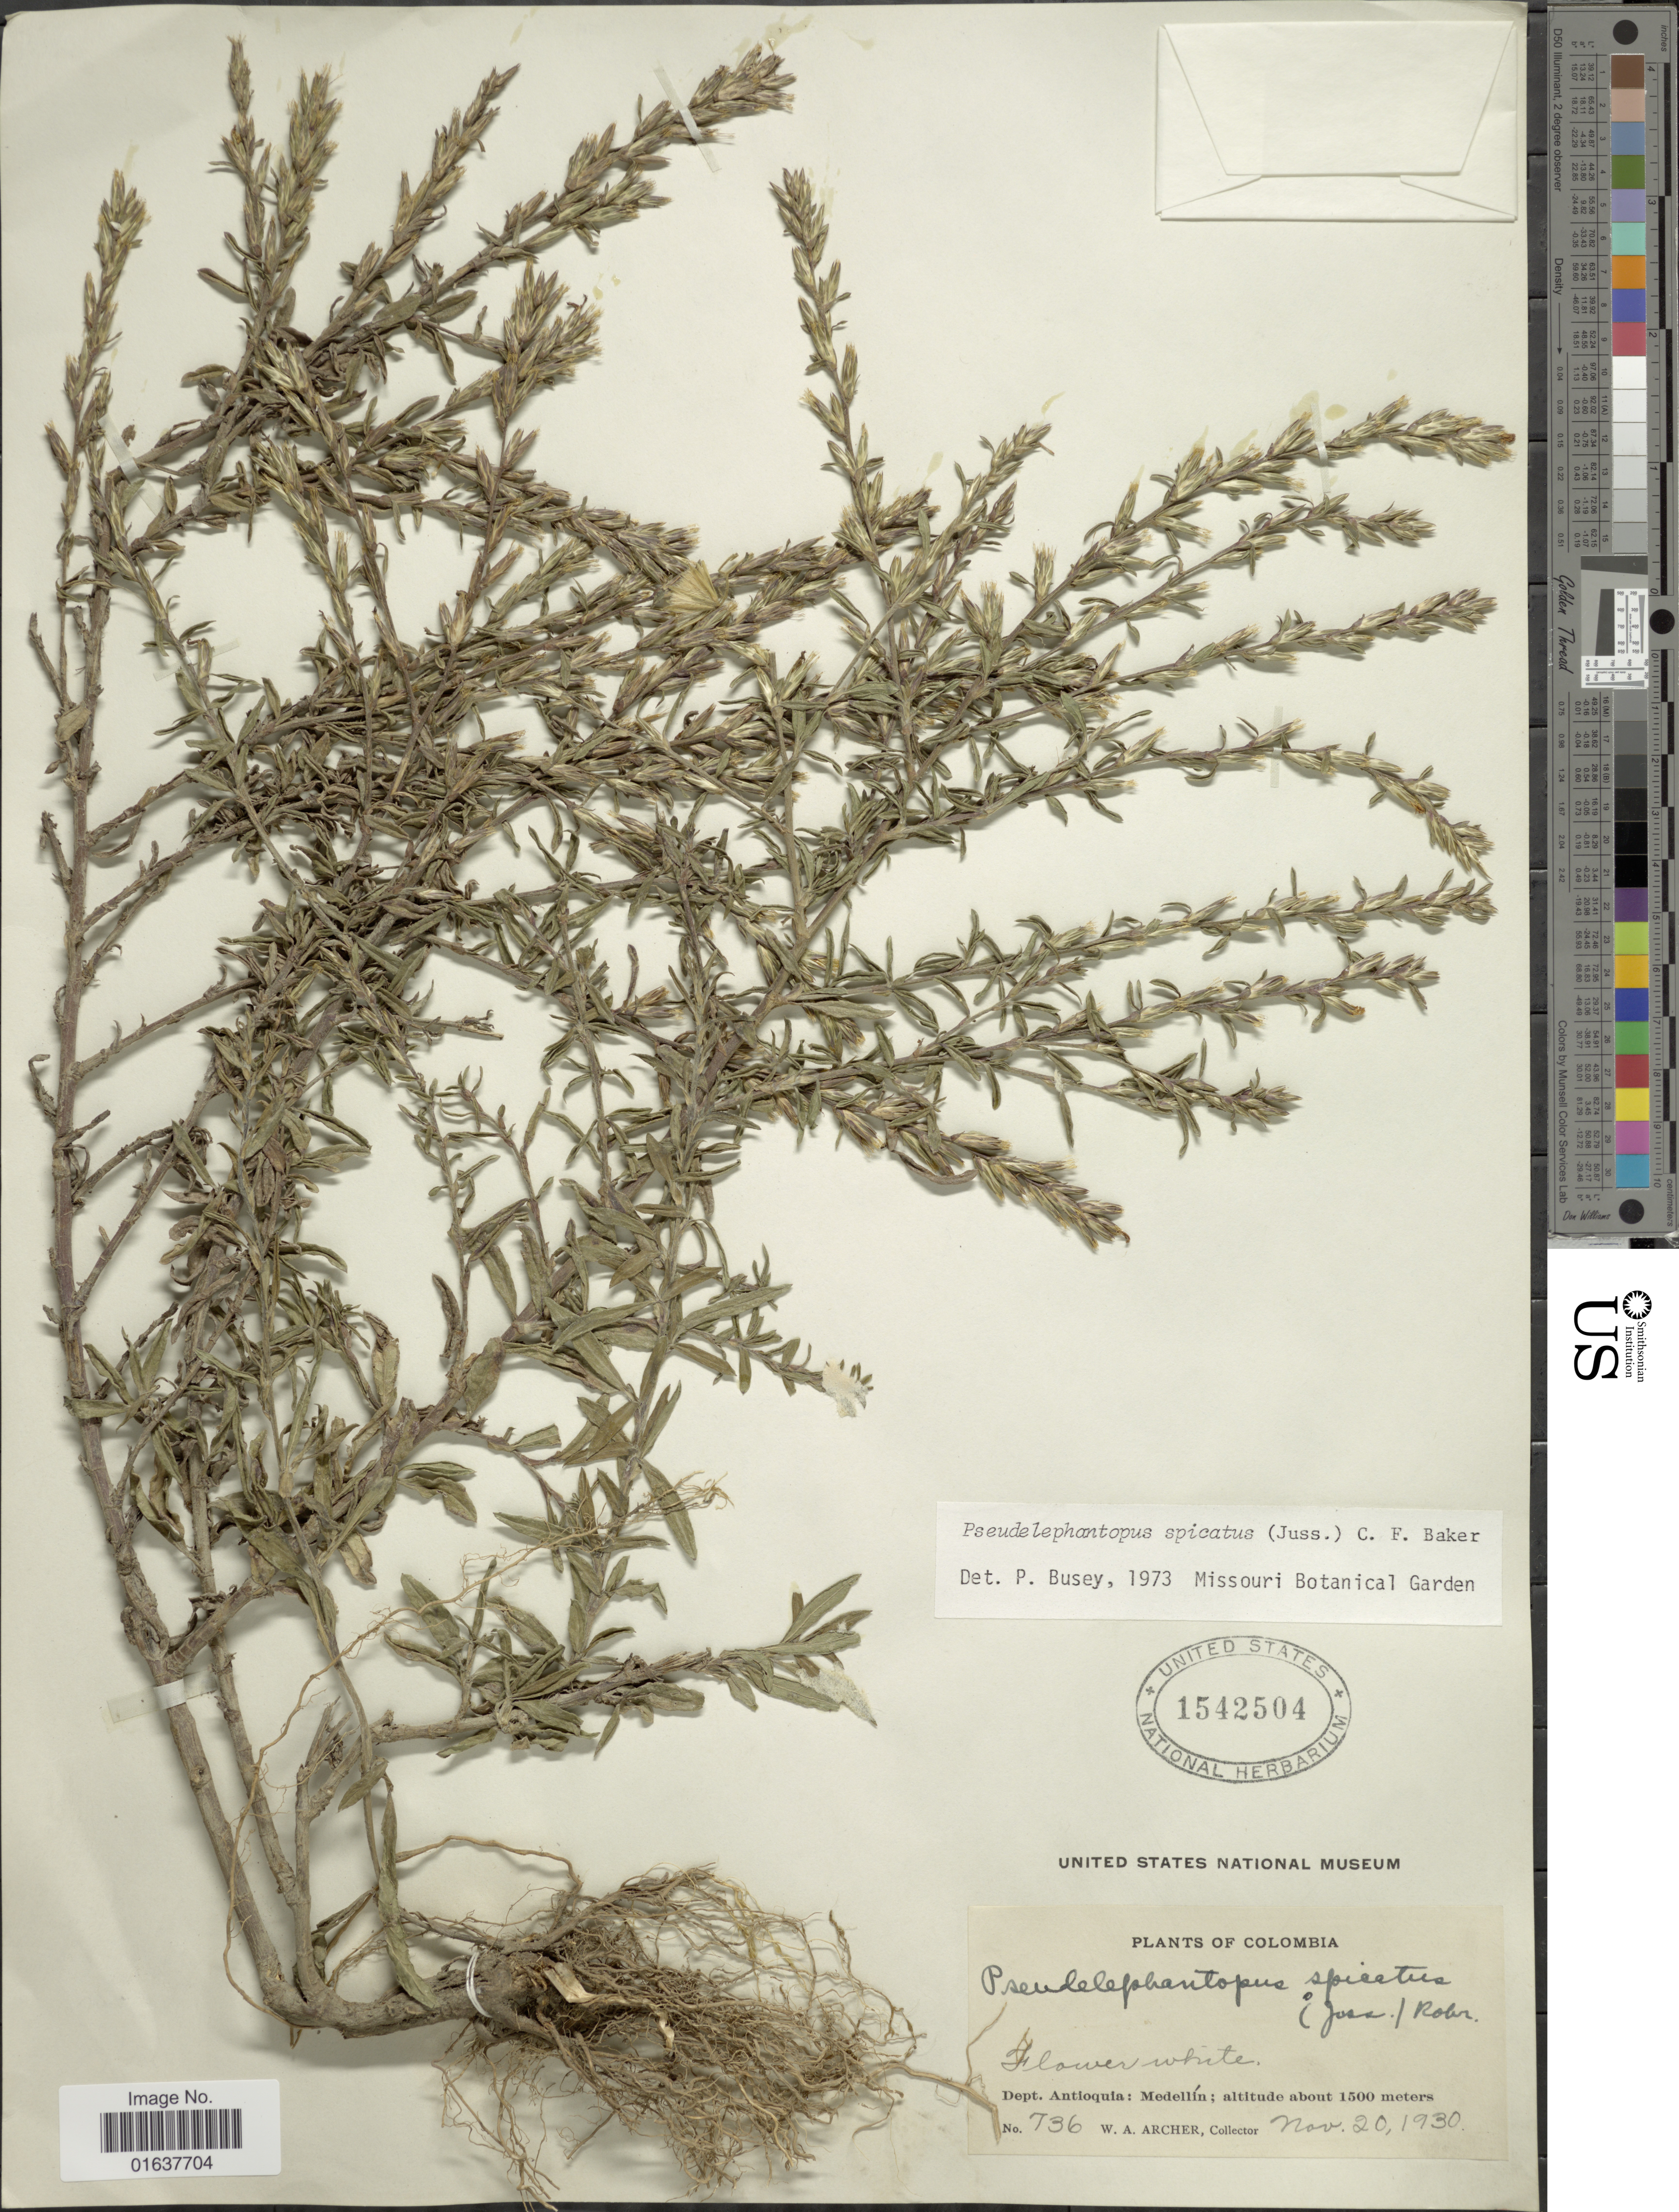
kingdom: Plantae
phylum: Tracheophyta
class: Magnoliopsida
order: Asterales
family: Asteraceae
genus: Pseudelephantopus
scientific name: Pseudelephantopus spicatus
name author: (Juss. ex Aubl.) C.F. Baker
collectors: W. A. Archer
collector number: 736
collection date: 1930-11-20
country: Colombia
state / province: Antioquia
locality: Medellin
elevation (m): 1500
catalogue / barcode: US 1542504